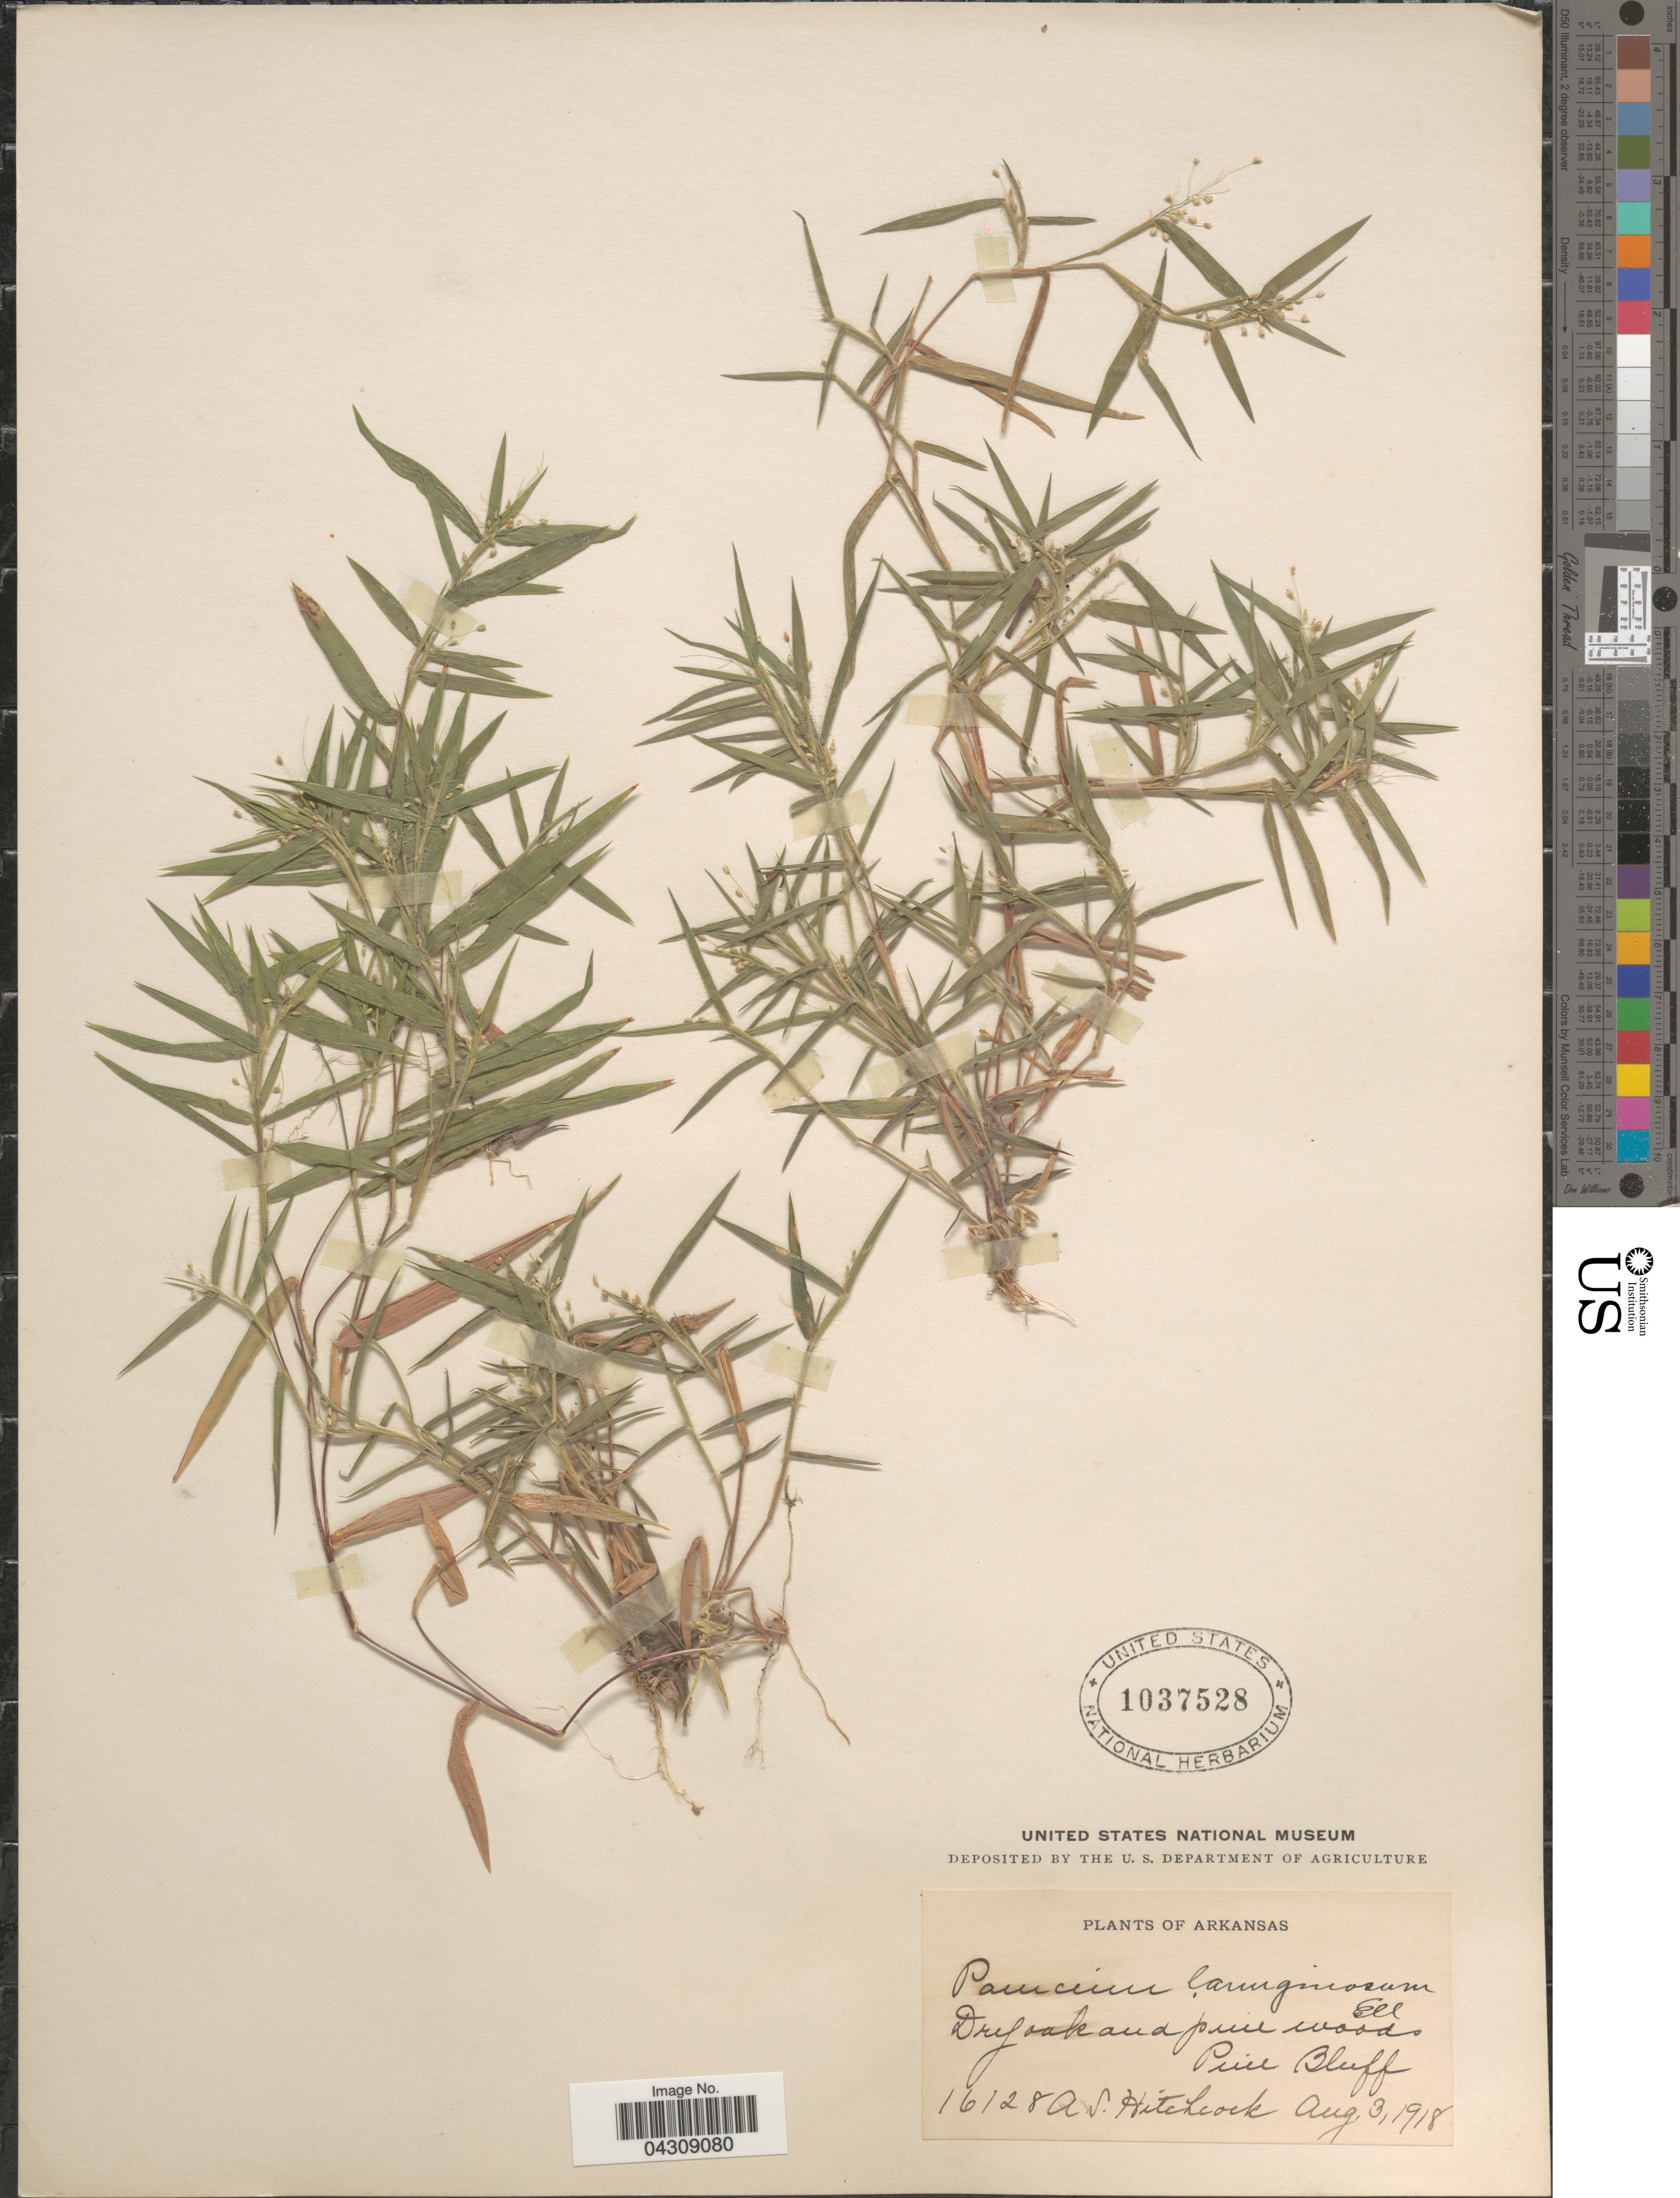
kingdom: Plantae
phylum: Tracheophyta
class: Liliopsida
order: Poales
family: Poaceae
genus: Dichanthelium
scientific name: Dichanthelium acuminatum var. acuminatum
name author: (Sw.) Gould & C.A. Clark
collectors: A. S. Hitchcock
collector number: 16128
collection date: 1918-08-03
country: United States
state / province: Arkansas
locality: Pine Bluff.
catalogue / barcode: US 1037528